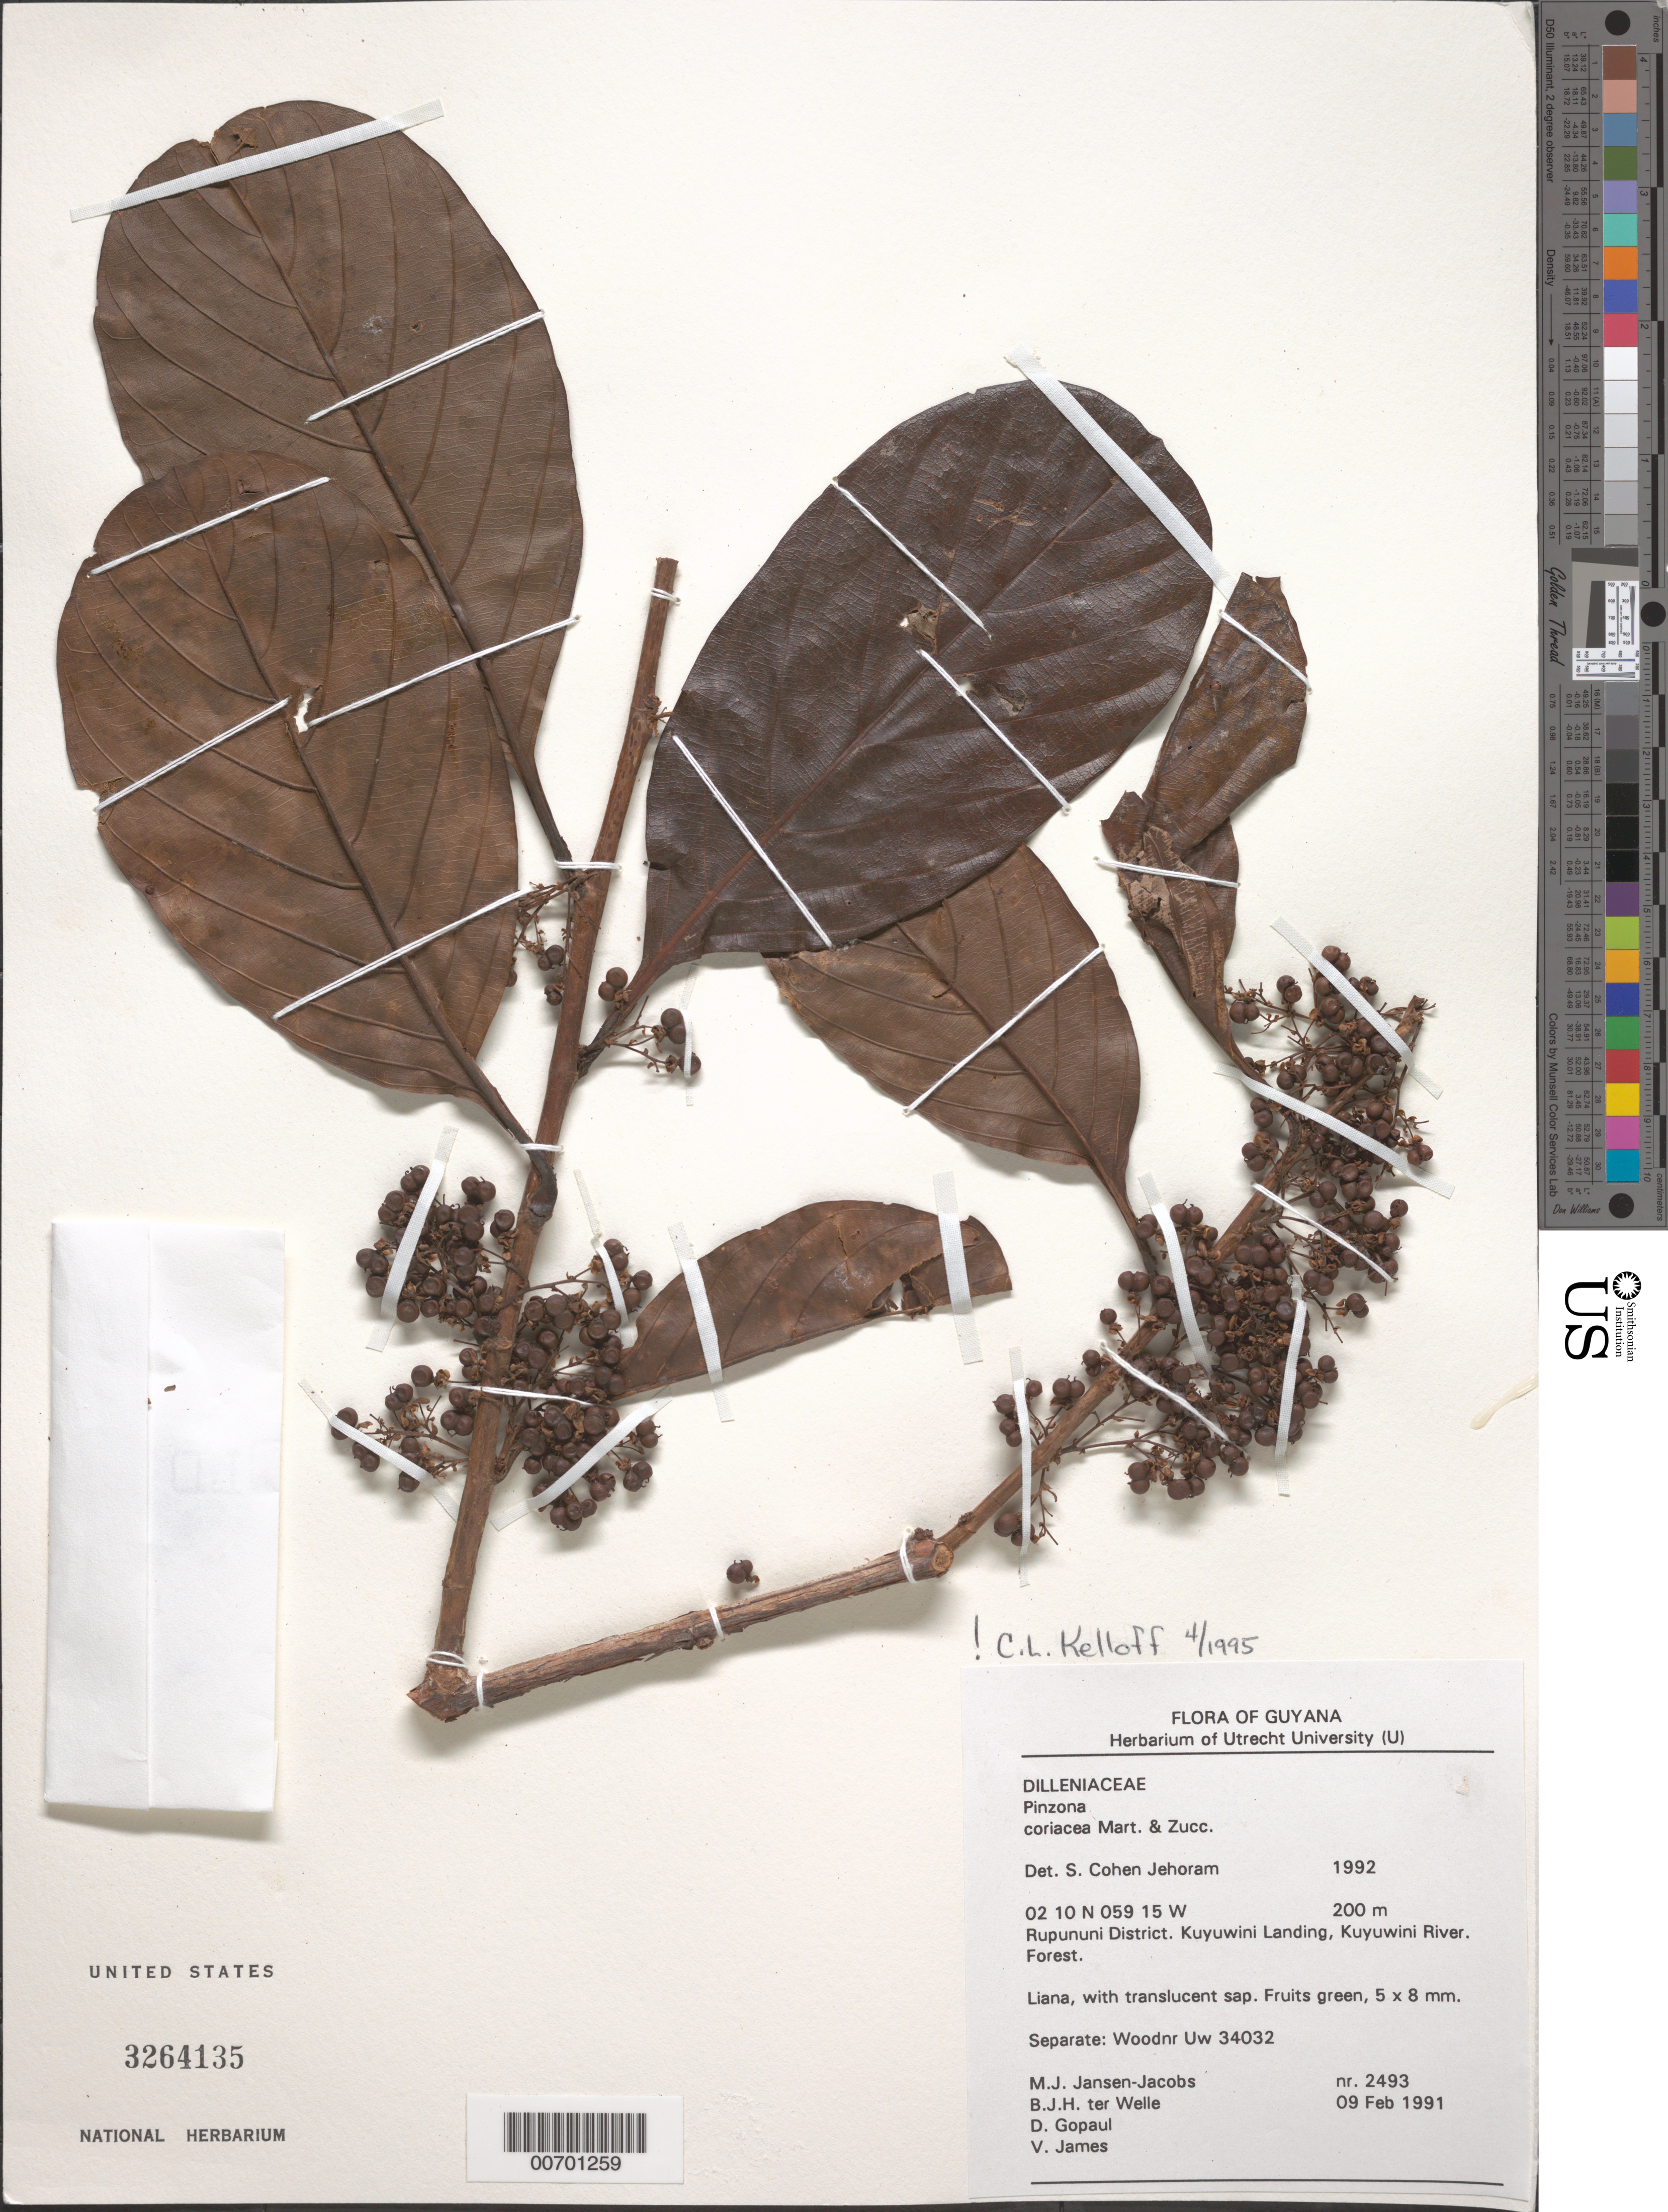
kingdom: Plantae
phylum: Tracheophyta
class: Magnoliopsida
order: Dilleniales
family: Dilleniaceae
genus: Pinzona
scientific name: Pinzona coriacea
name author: Mart. & Zucc.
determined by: Kelloff, Carol L., (US), Smithsonian Institution - National Museum of Natural History (UNITED STATES)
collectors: M. J. Jansen-Jacobs, B. Welle, D. Gopaul & V. James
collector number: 2493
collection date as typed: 9-Feb-91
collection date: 1991-02-09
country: Guyana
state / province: U. Takutu-U. Essequibo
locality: Kuyuwini Landing, Kuyuwini River, Rupununi District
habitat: Forest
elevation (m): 200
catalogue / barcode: US 3264135